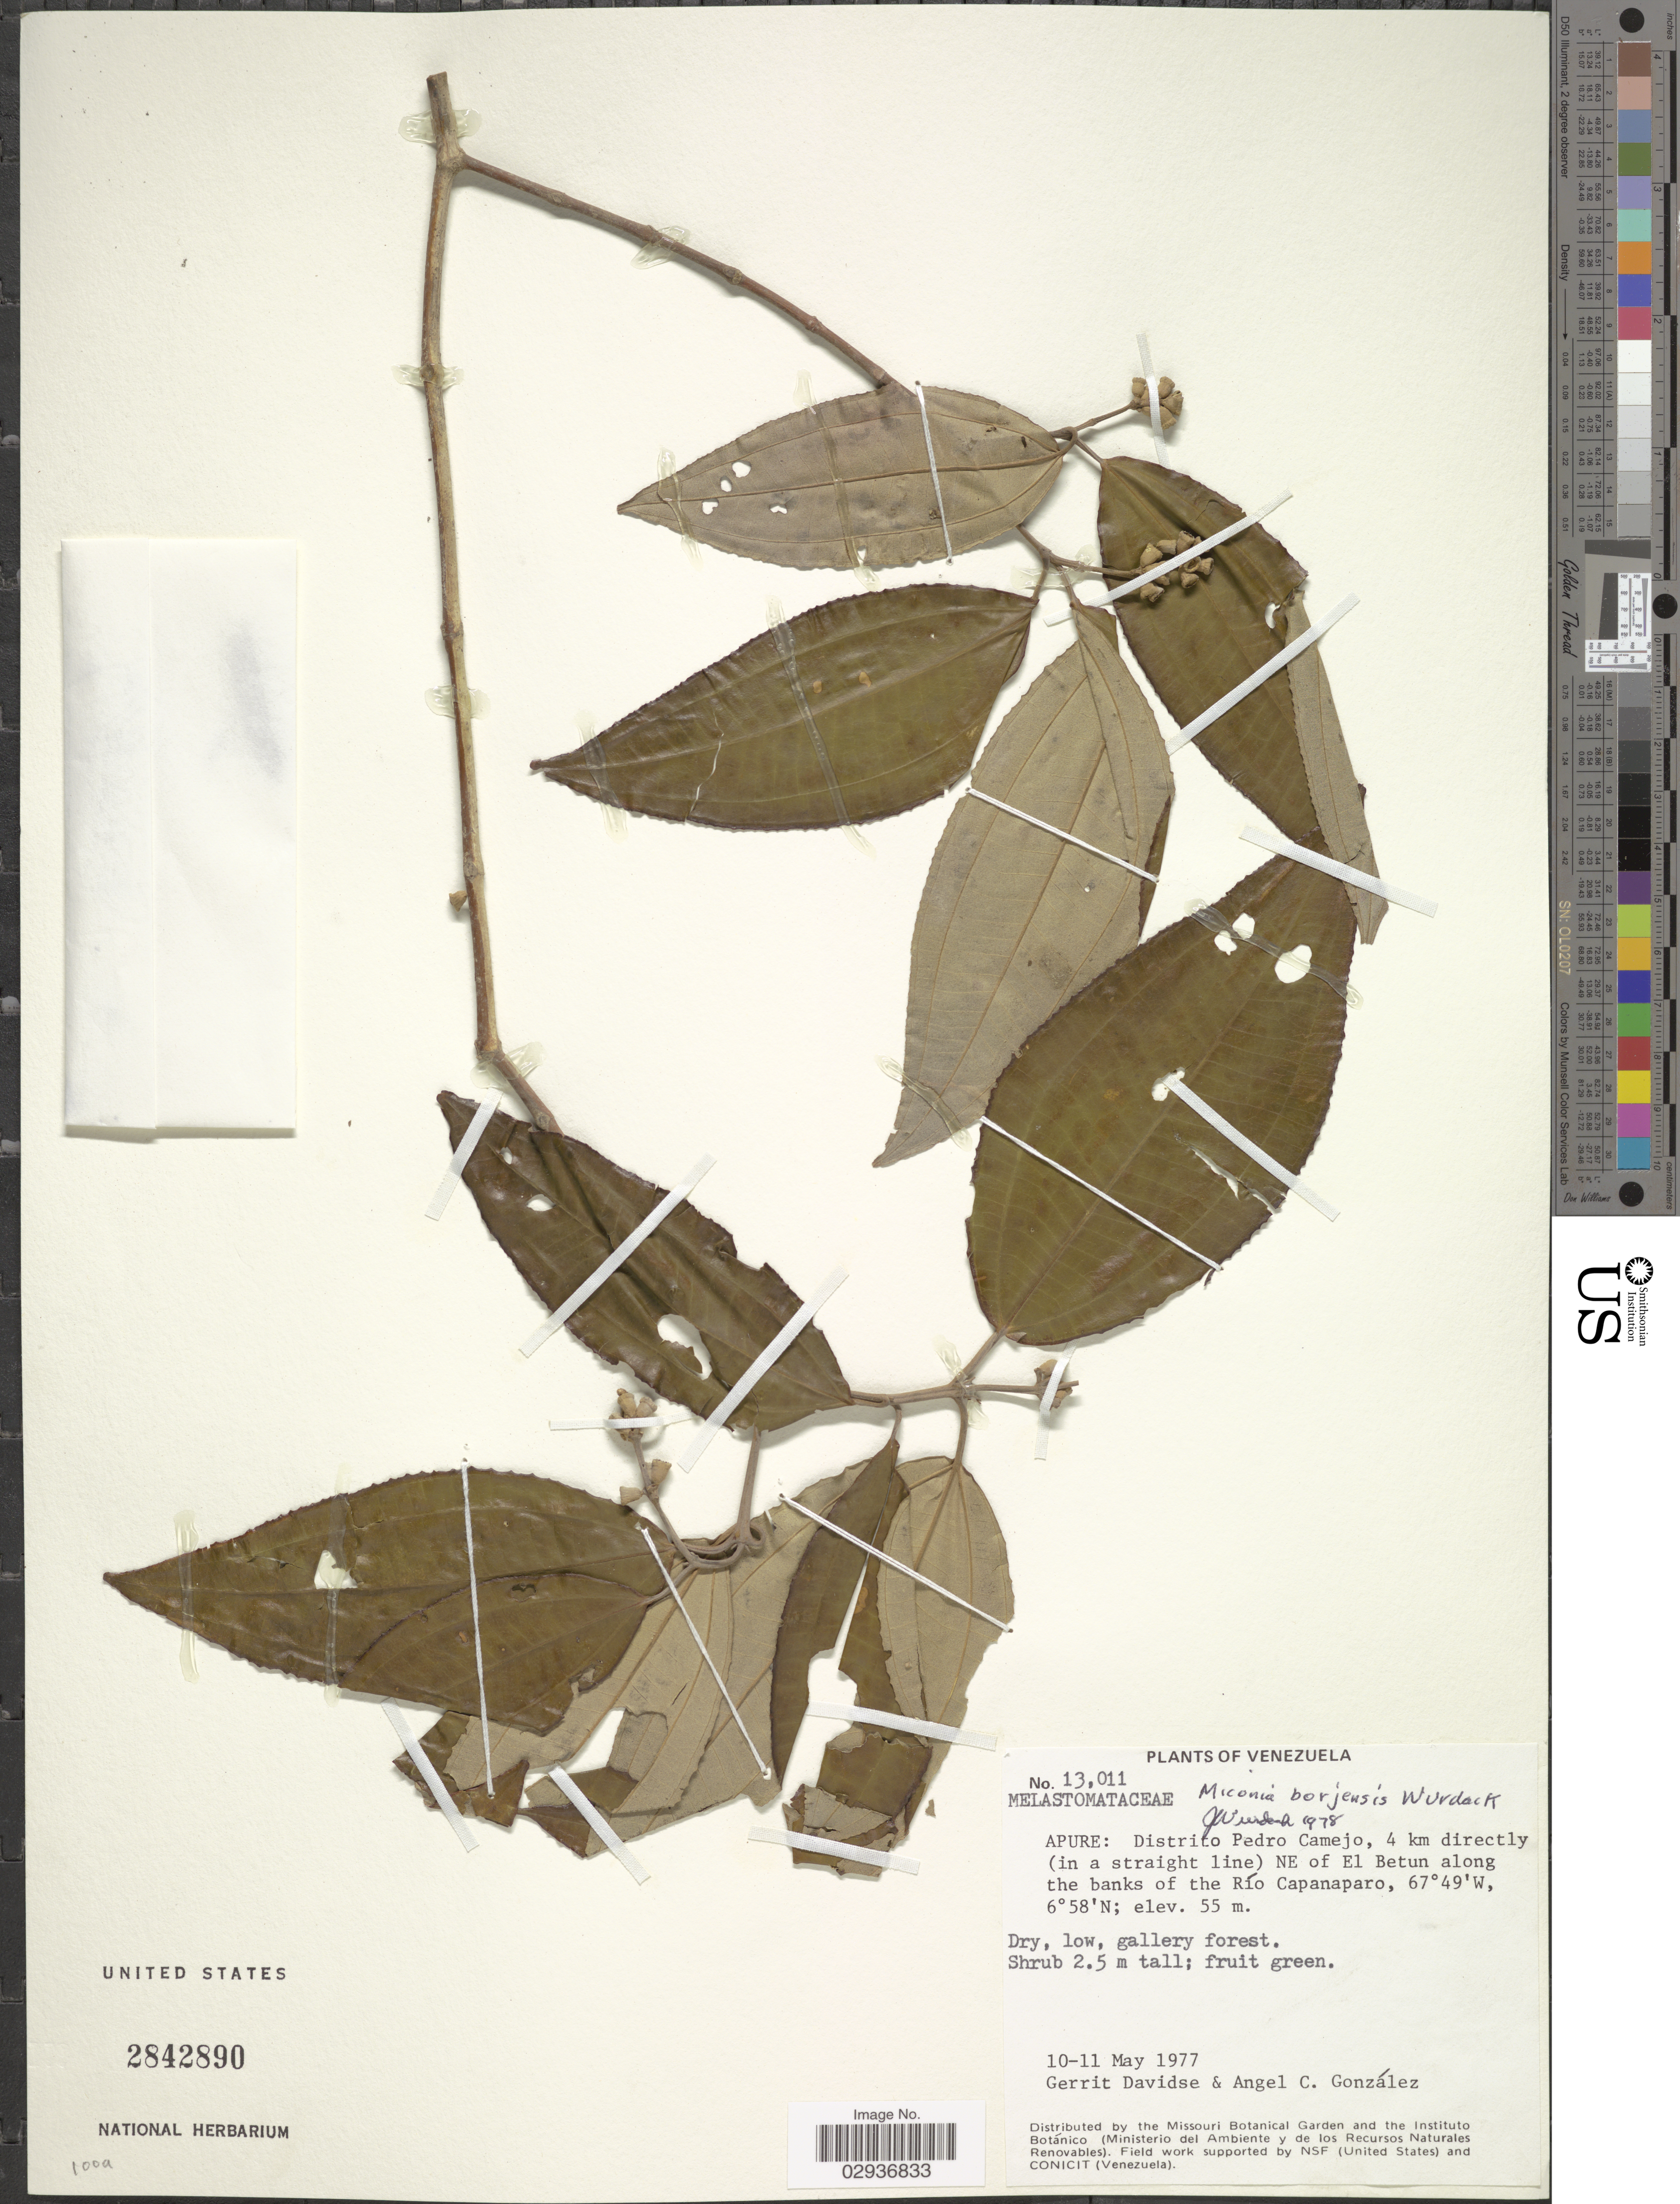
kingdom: Plantae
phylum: Tracheophyta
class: Magnoliopsida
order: Myrtales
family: Melastomataceae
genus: Miconia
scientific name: Miconia borjensis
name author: Wurdack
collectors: G. Davidse & A. C. González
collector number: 13011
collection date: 1977-05-10/1977-05-11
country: Venezuela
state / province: Apure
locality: Distrito Pedro Camejo, 4 km directly (in a striaght line) NE of El Betun along the banks of the Río Capanaparo.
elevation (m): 55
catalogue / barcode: US 2842890